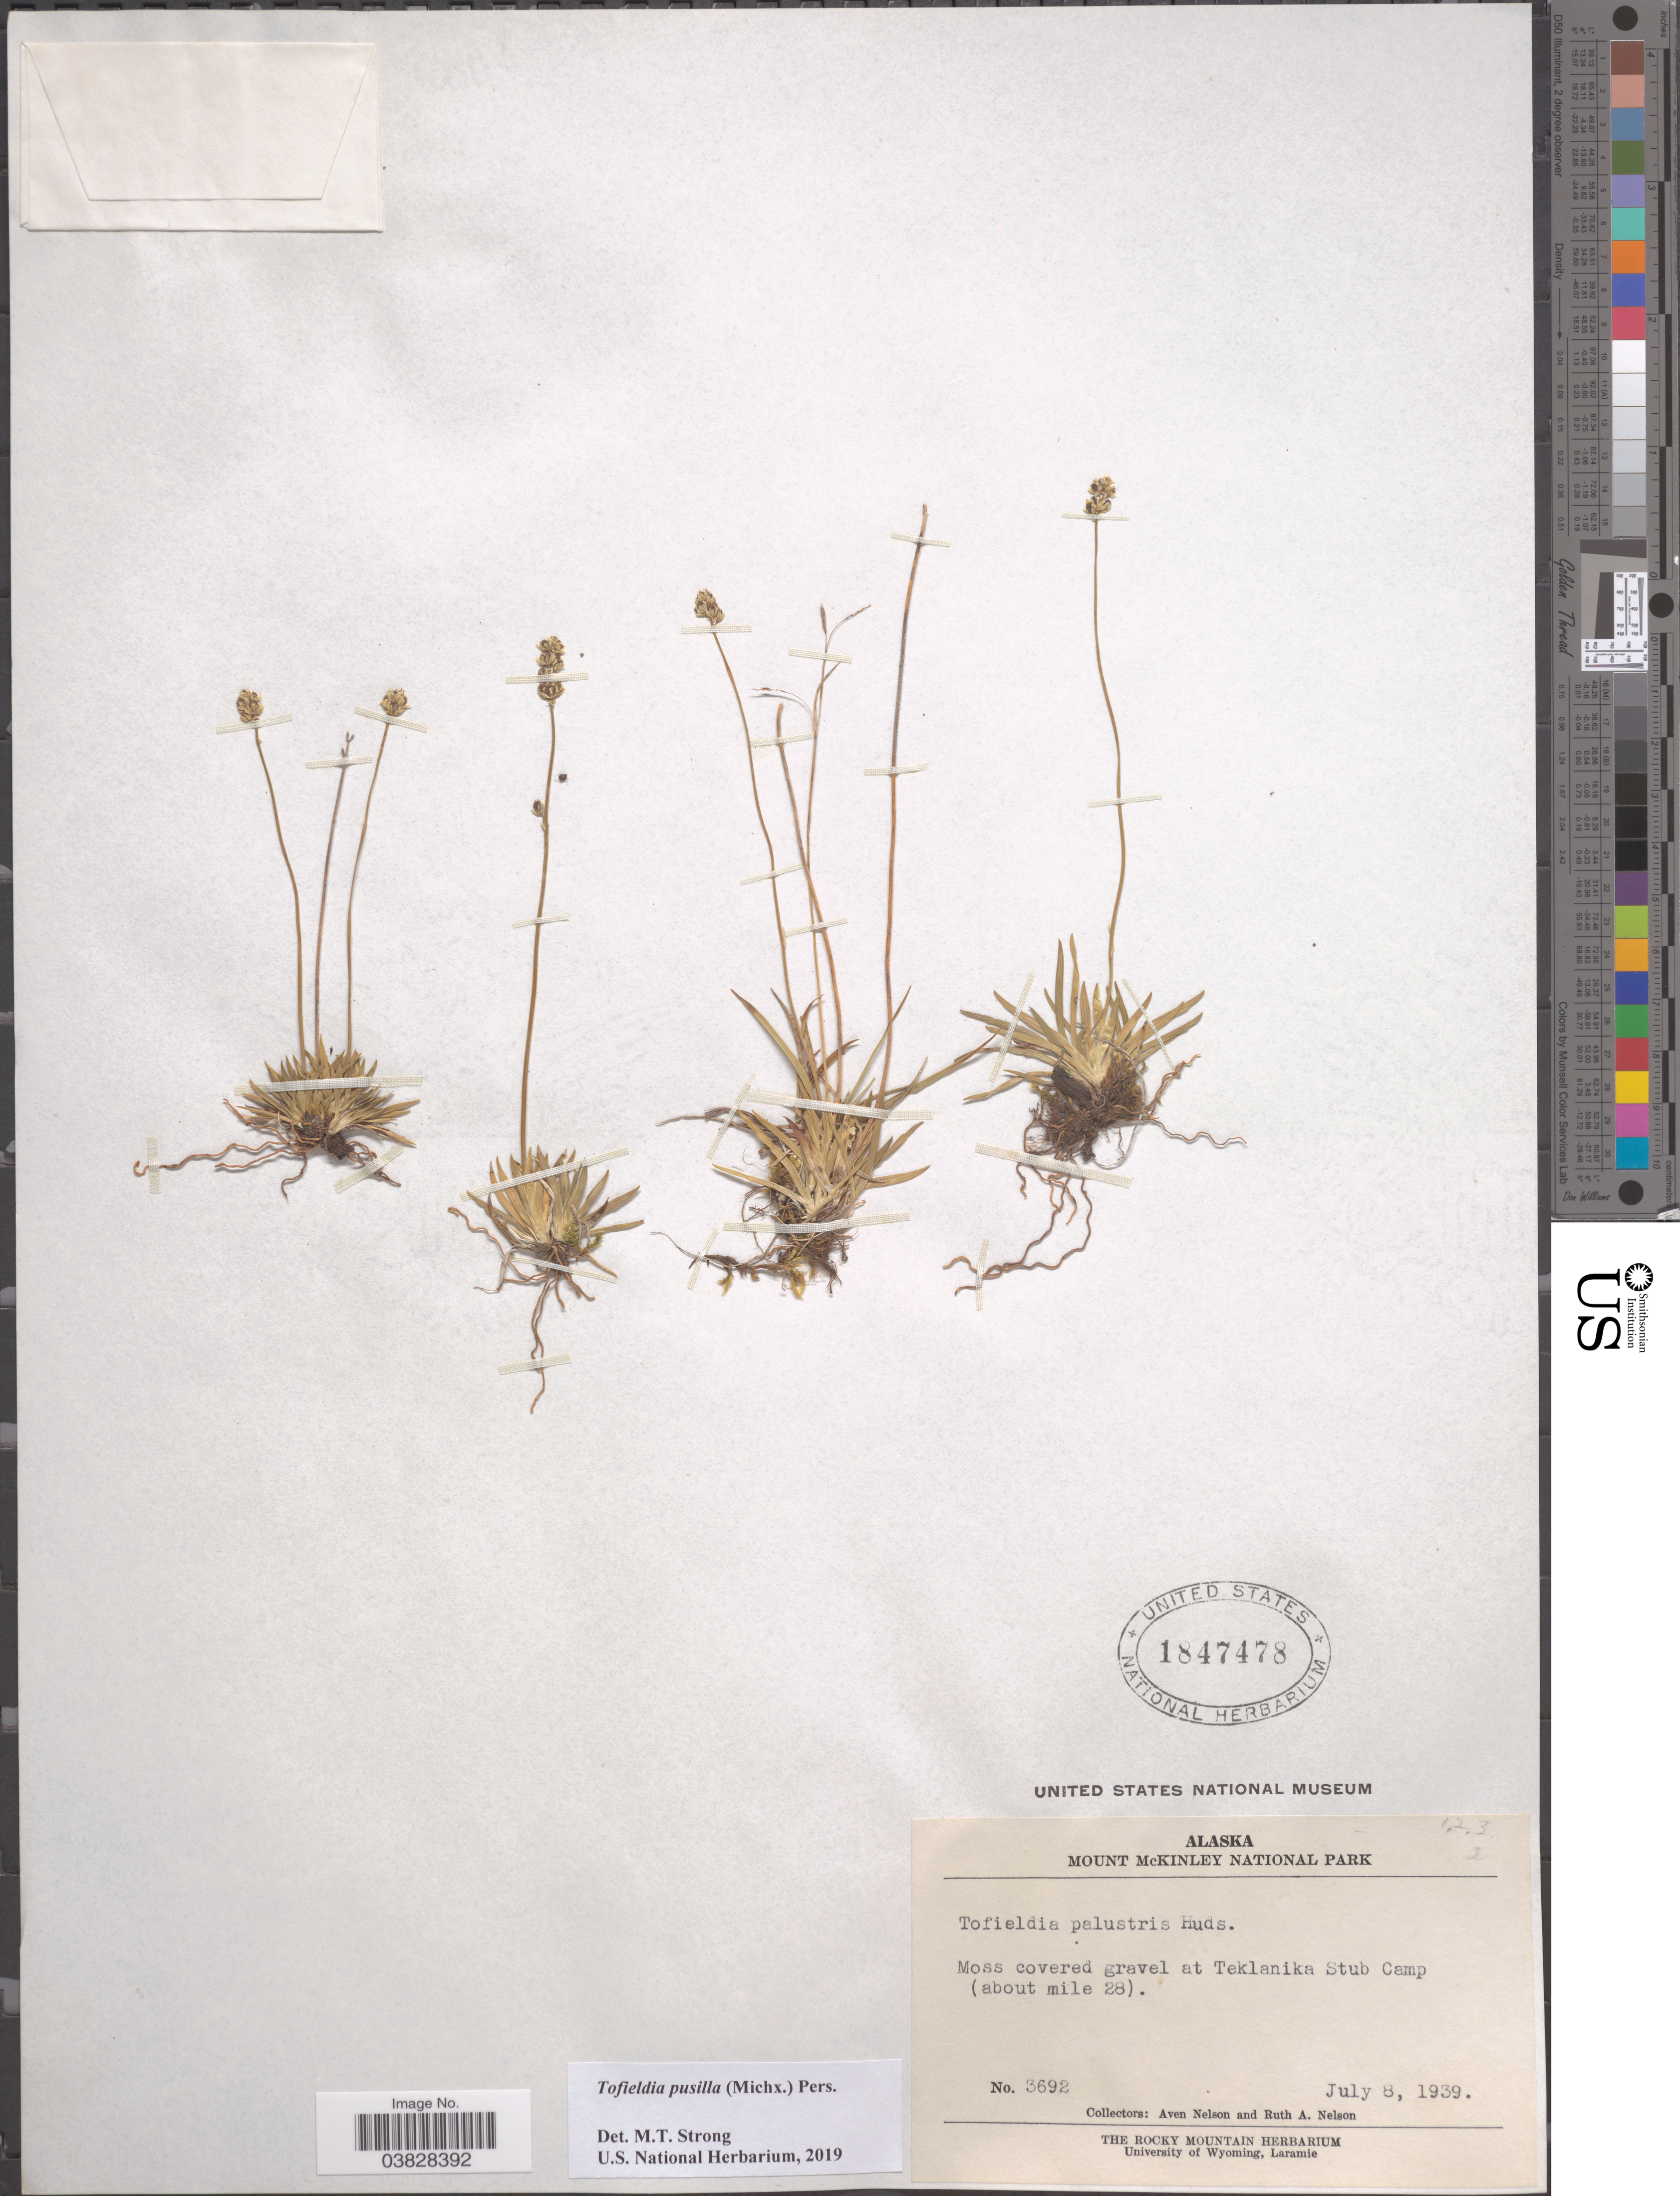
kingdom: Plantae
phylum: Tracheophyta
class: Liliopsida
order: Alismatales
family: Tofieldiaceae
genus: Tofieldia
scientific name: Tofieldia pusilla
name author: (Michx.) Pers.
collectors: A. Nelson & R. A. Nelson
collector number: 3692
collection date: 1939-07-08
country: United States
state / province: Alaska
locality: Mount McKinley National Park. Teklanika Stub Camp (about mile 28).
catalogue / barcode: US 1847478